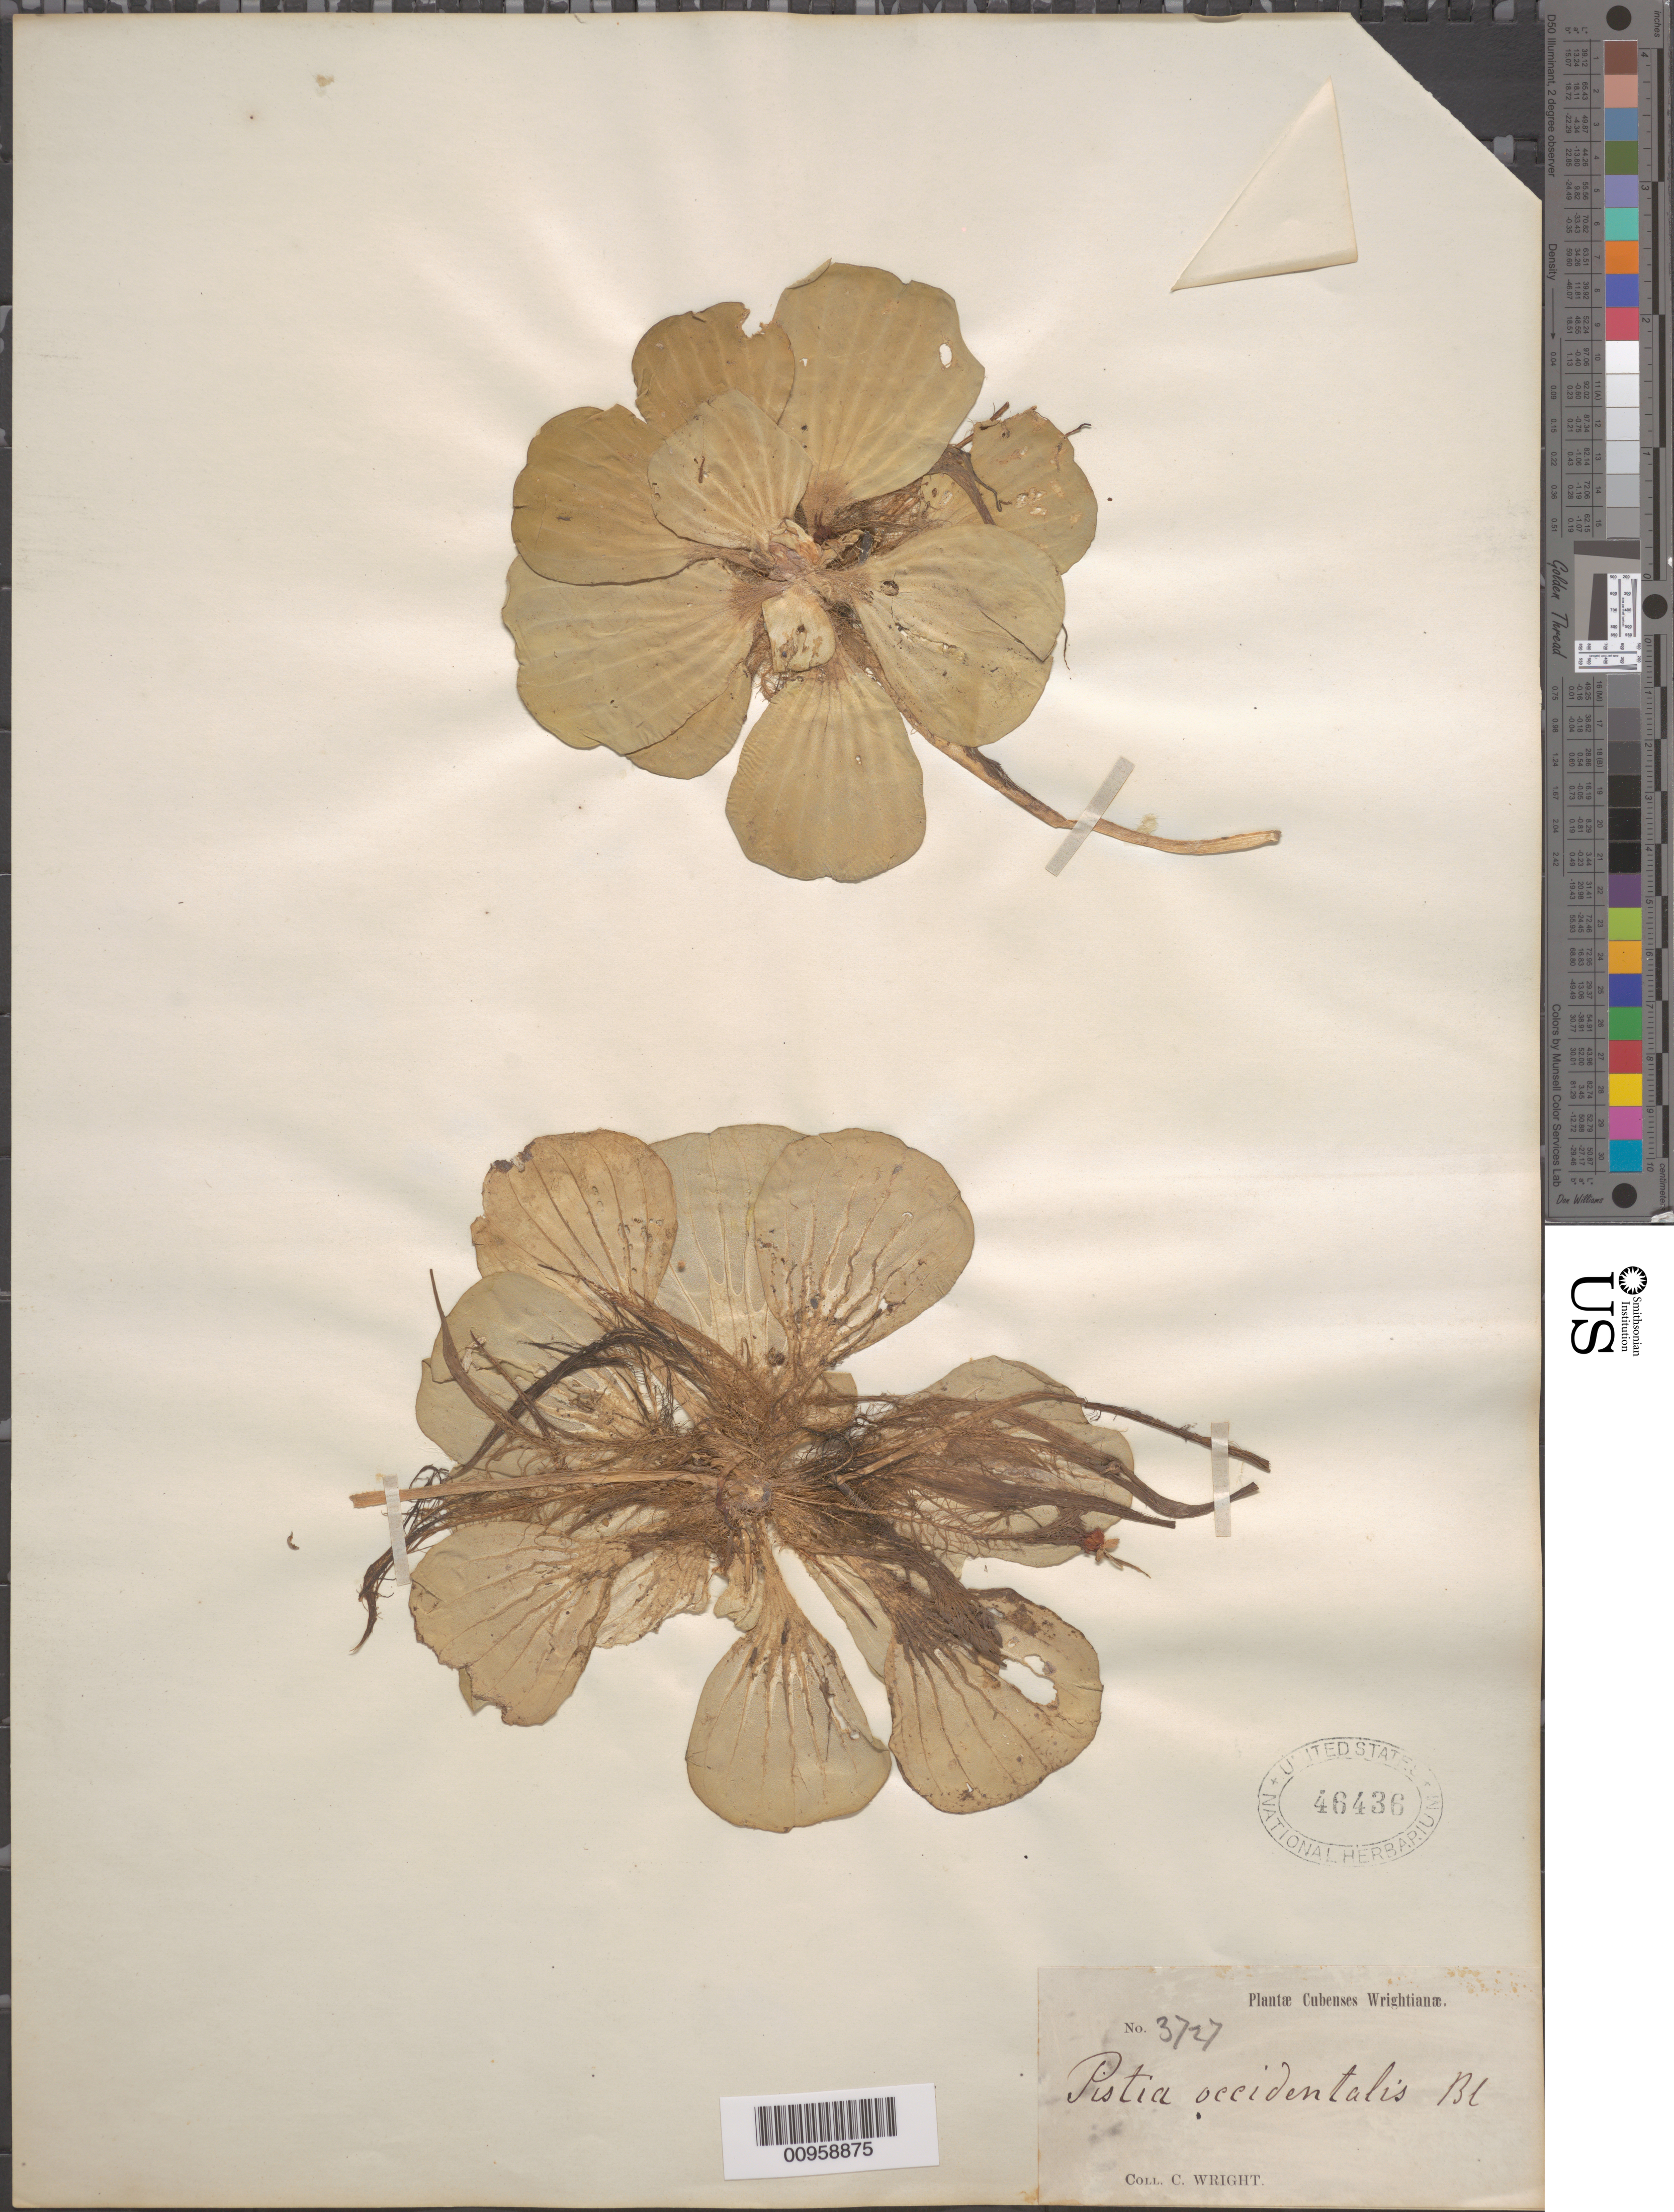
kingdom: Plantae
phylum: Tracheophyta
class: Liliopsida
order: Alismatales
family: Araceae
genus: Pistia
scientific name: Pistia stratiotes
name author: L.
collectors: C. Wright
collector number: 3727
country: Cuba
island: Cuba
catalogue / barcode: US 46436